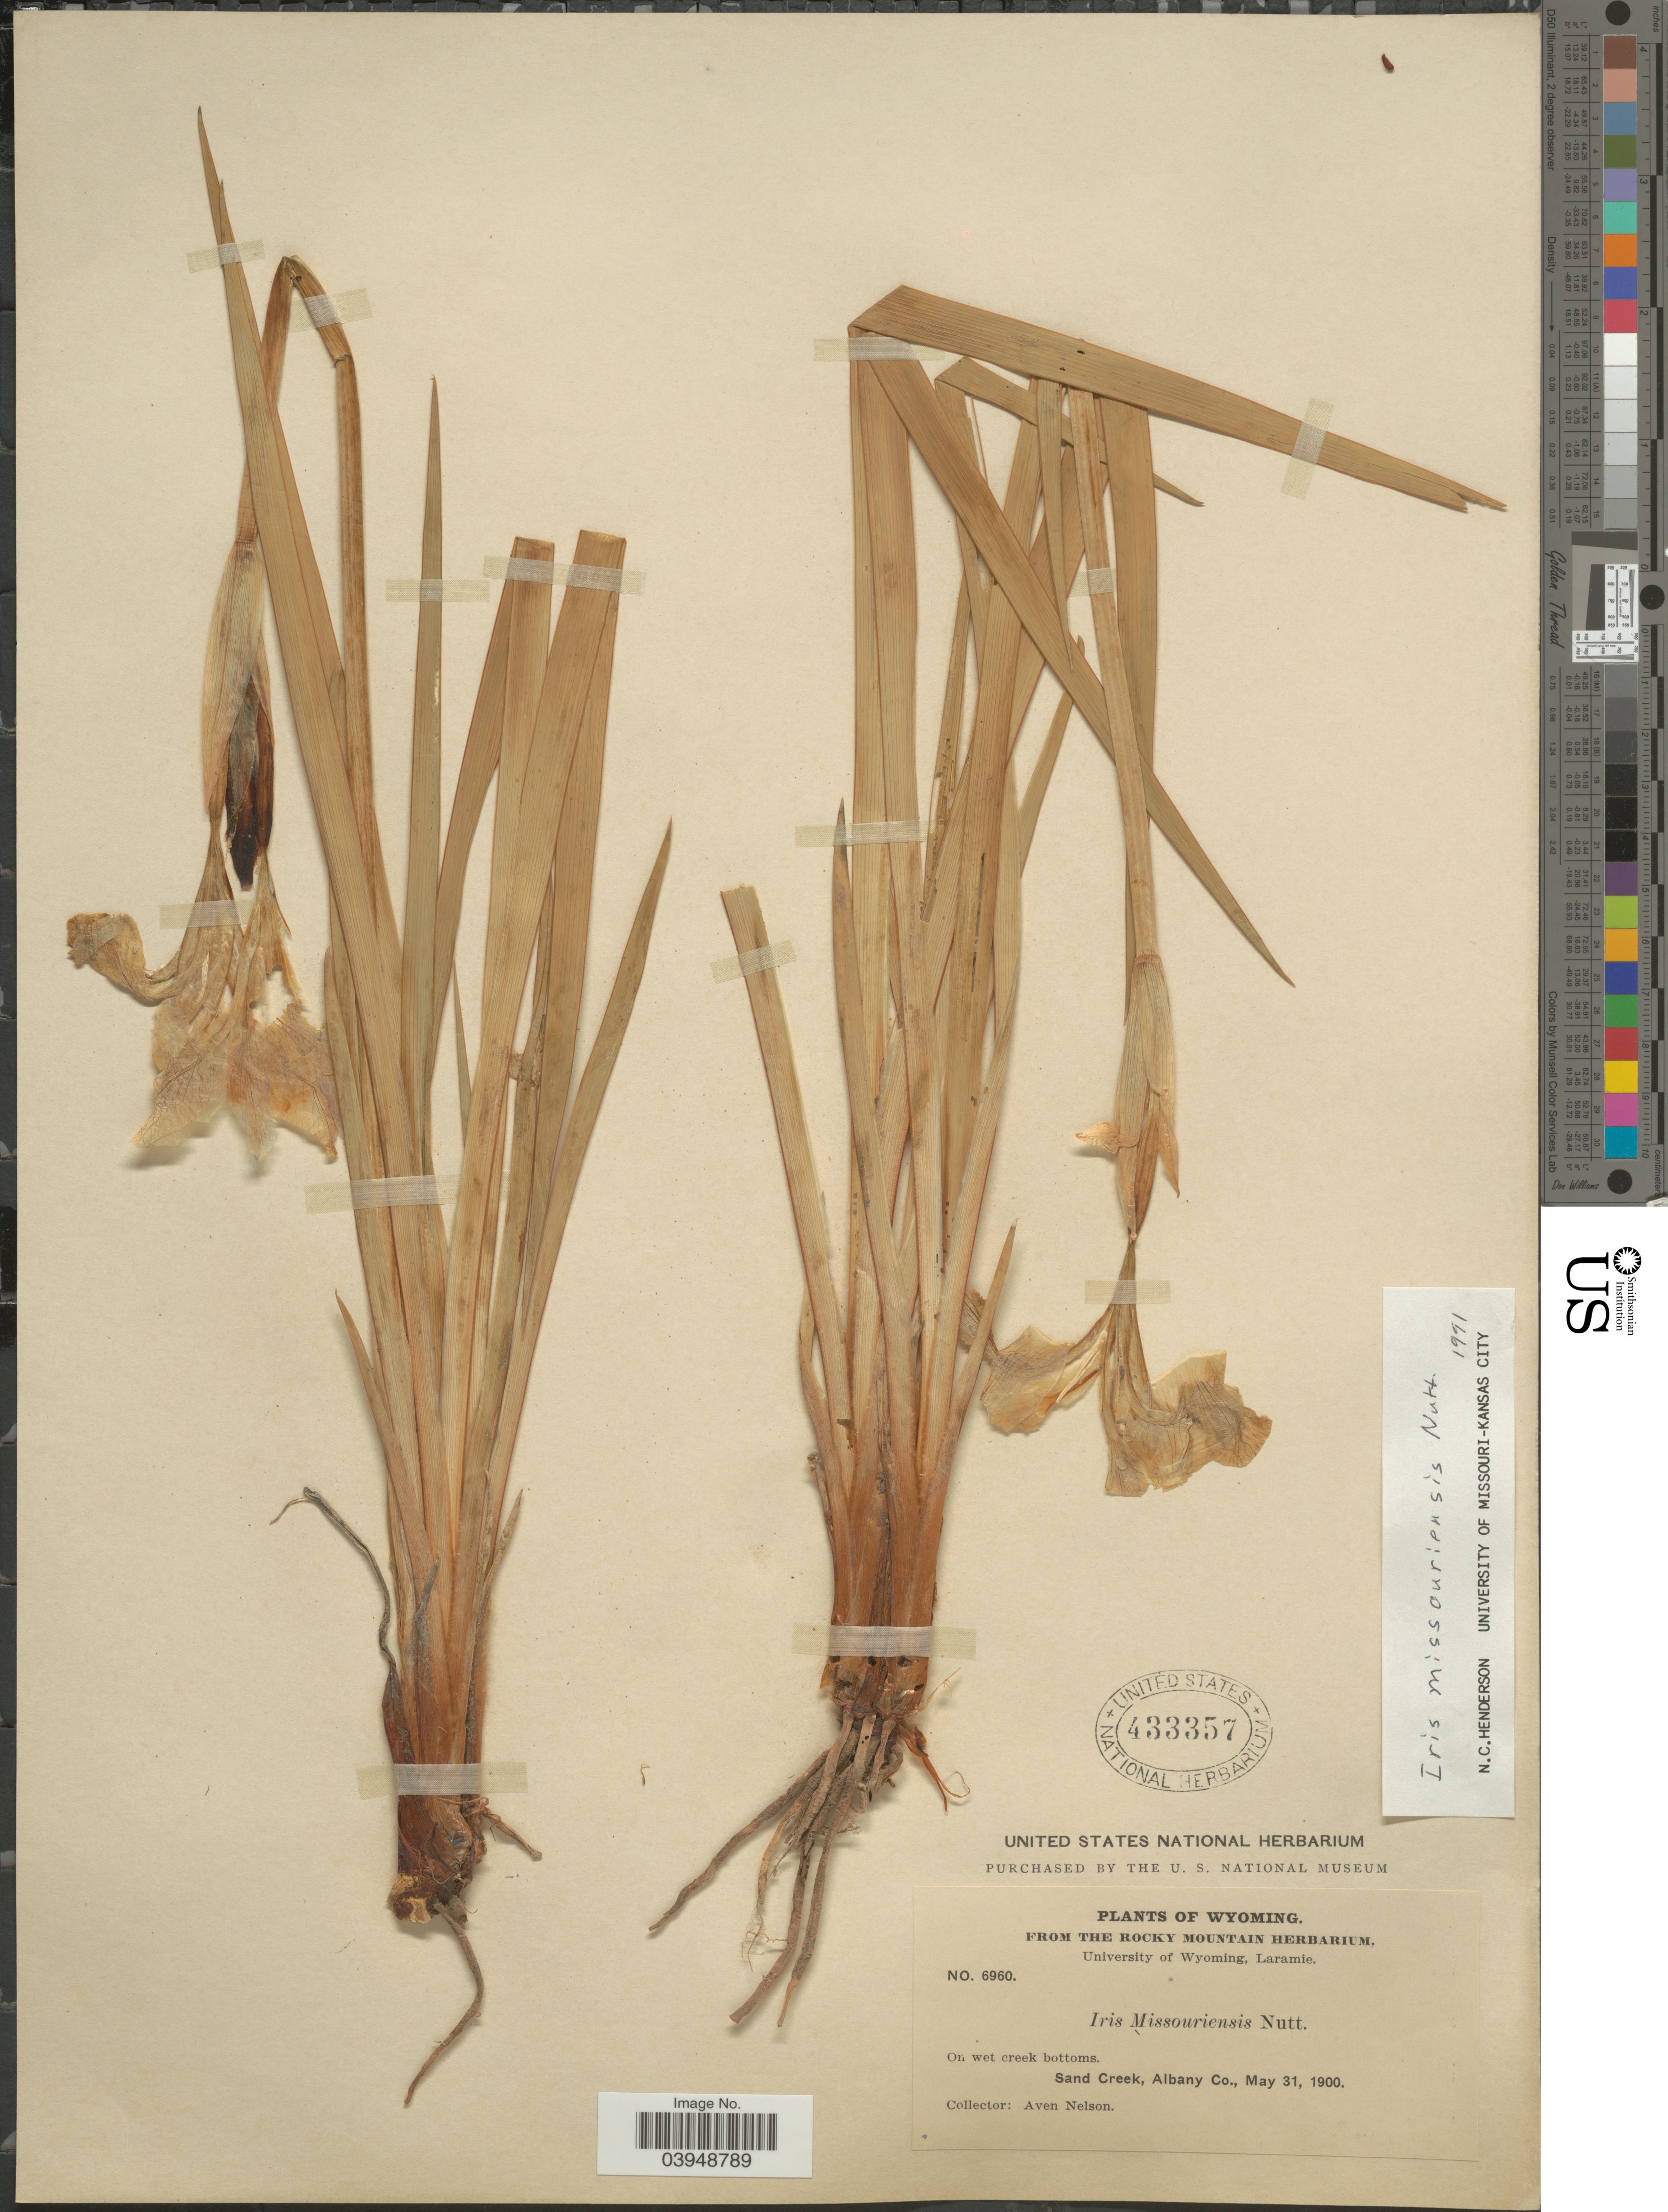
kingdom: Plantae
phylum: Tracheophyta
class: Liliopsida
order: Asparagales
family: Iridaceae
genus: Iris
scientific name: Iris missouriensis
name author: Nutt.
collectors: A. Nelson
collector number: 6960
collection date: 1900-05-31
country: United States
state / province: Wyoming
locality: Sand Creek, Albany Co.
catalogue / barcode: US 433357